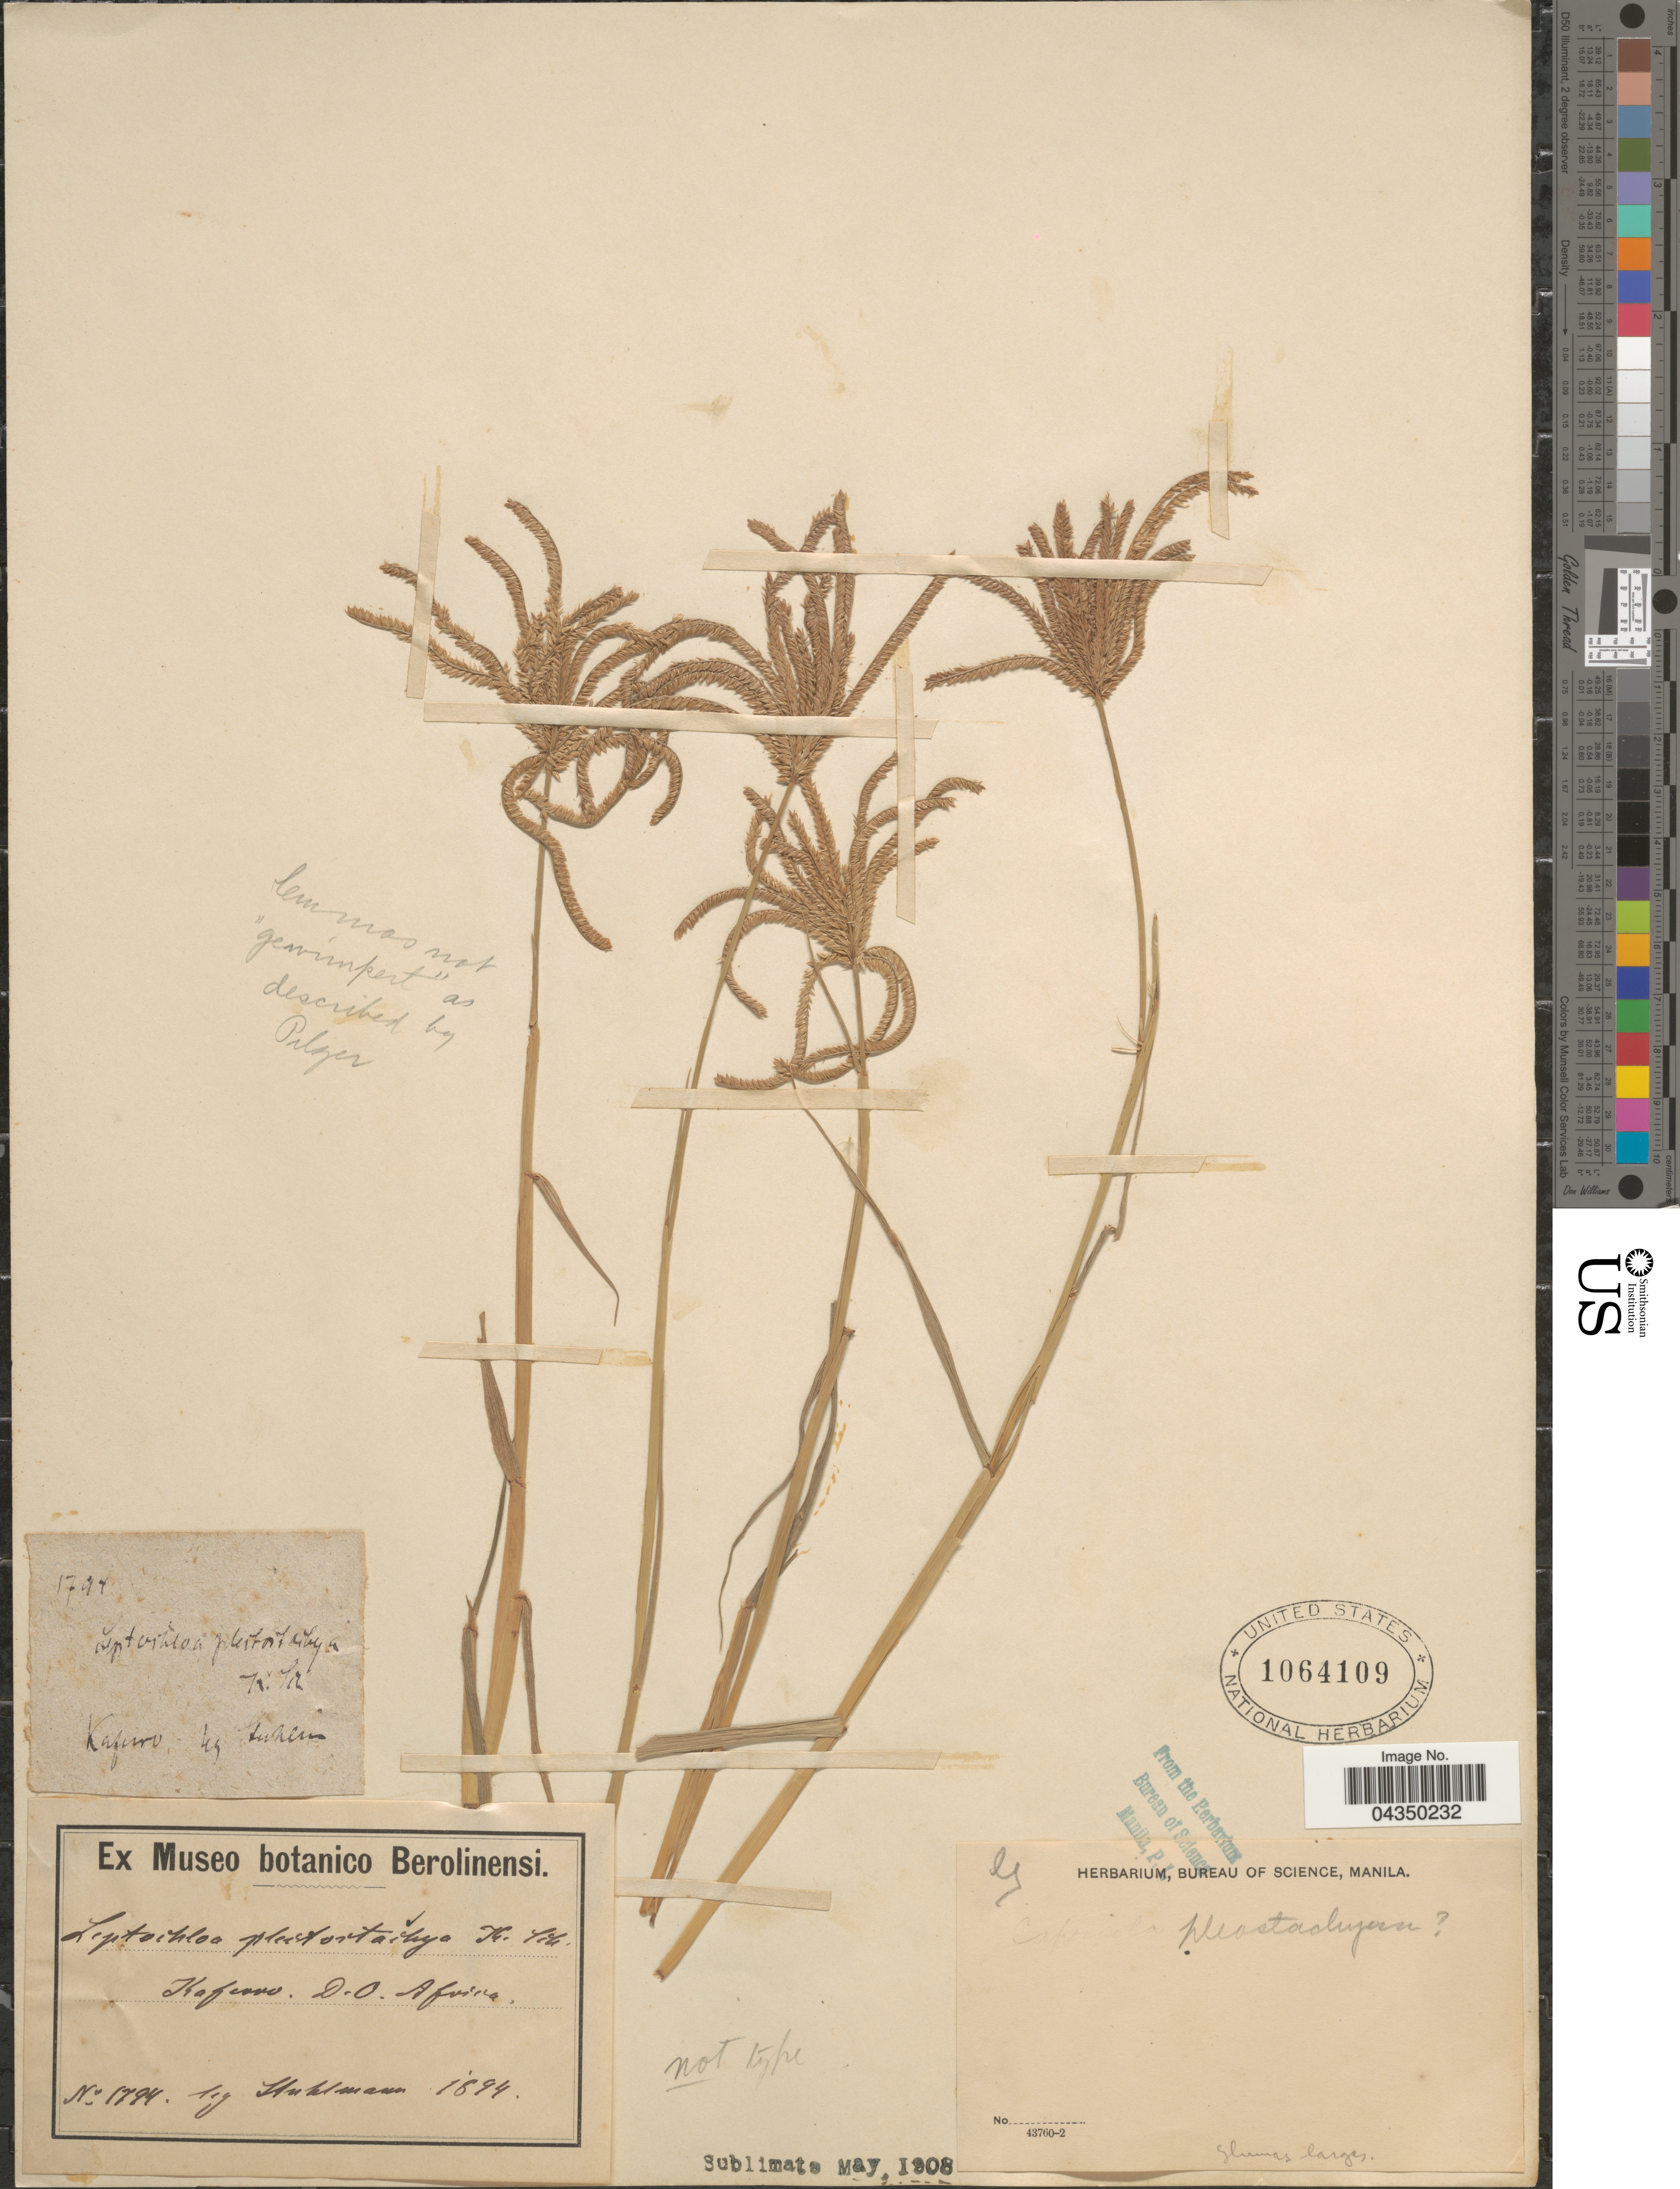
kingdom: Plantae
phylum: Tracheophyta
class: Liliopsida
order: Poales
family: Poaceae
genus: Cymbopogon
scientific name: Cymbopogon sp.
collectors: -- Kuhlmann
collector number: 1794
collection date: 1894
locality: Kaferro, D.O. Africa.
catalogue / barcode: US 1064109